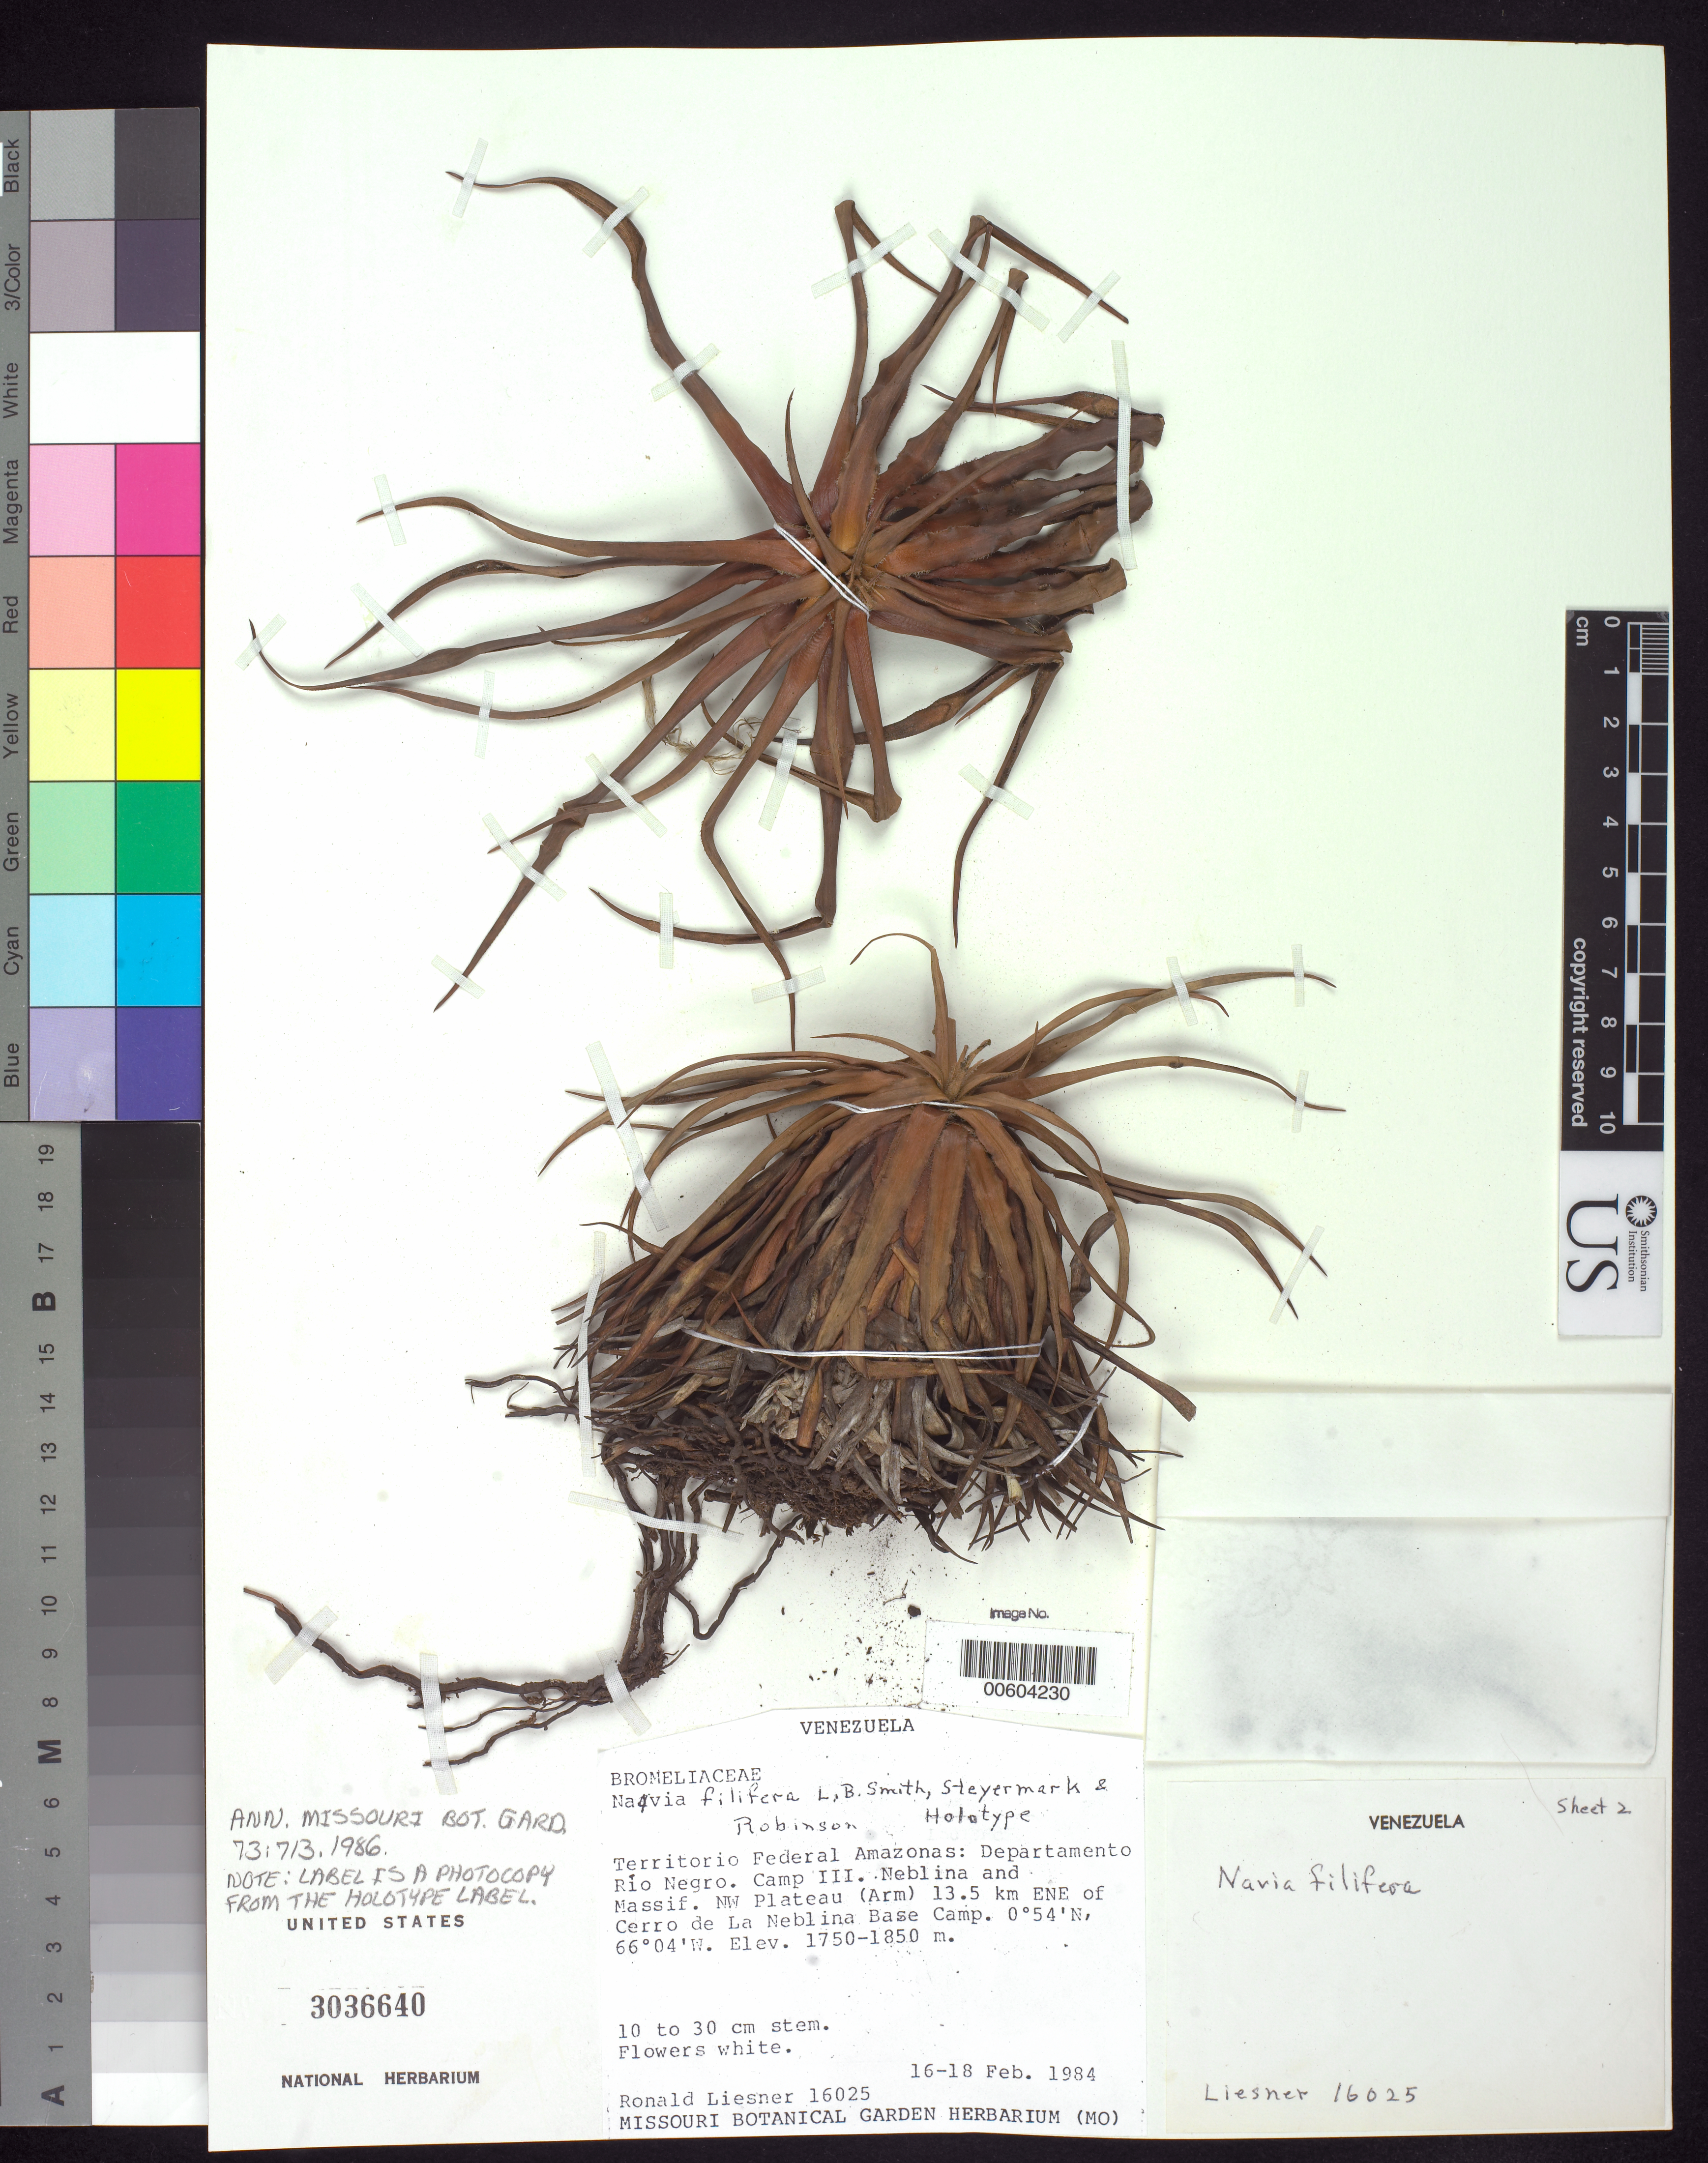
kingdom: Plantae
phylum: Tracheophyta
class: Liliopsida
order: Poales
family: Bromeliaceae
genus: Navia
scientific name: Navia filifera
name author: L.B. Sm. et al.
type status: Holotype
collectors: R. L. Liesner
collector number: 16025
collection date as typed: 16 Feb 1984 to 18 Feb 1984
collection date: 1984-02-16/1984-02-18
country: Venezuela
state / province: Amazonas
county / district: Rio Negro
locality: Camp III, Neblina & massif, NW plateau (arm) 13. 5 km ENE of Cerro de La Neblina base camp.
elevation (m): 1750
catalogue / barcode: US 3036640